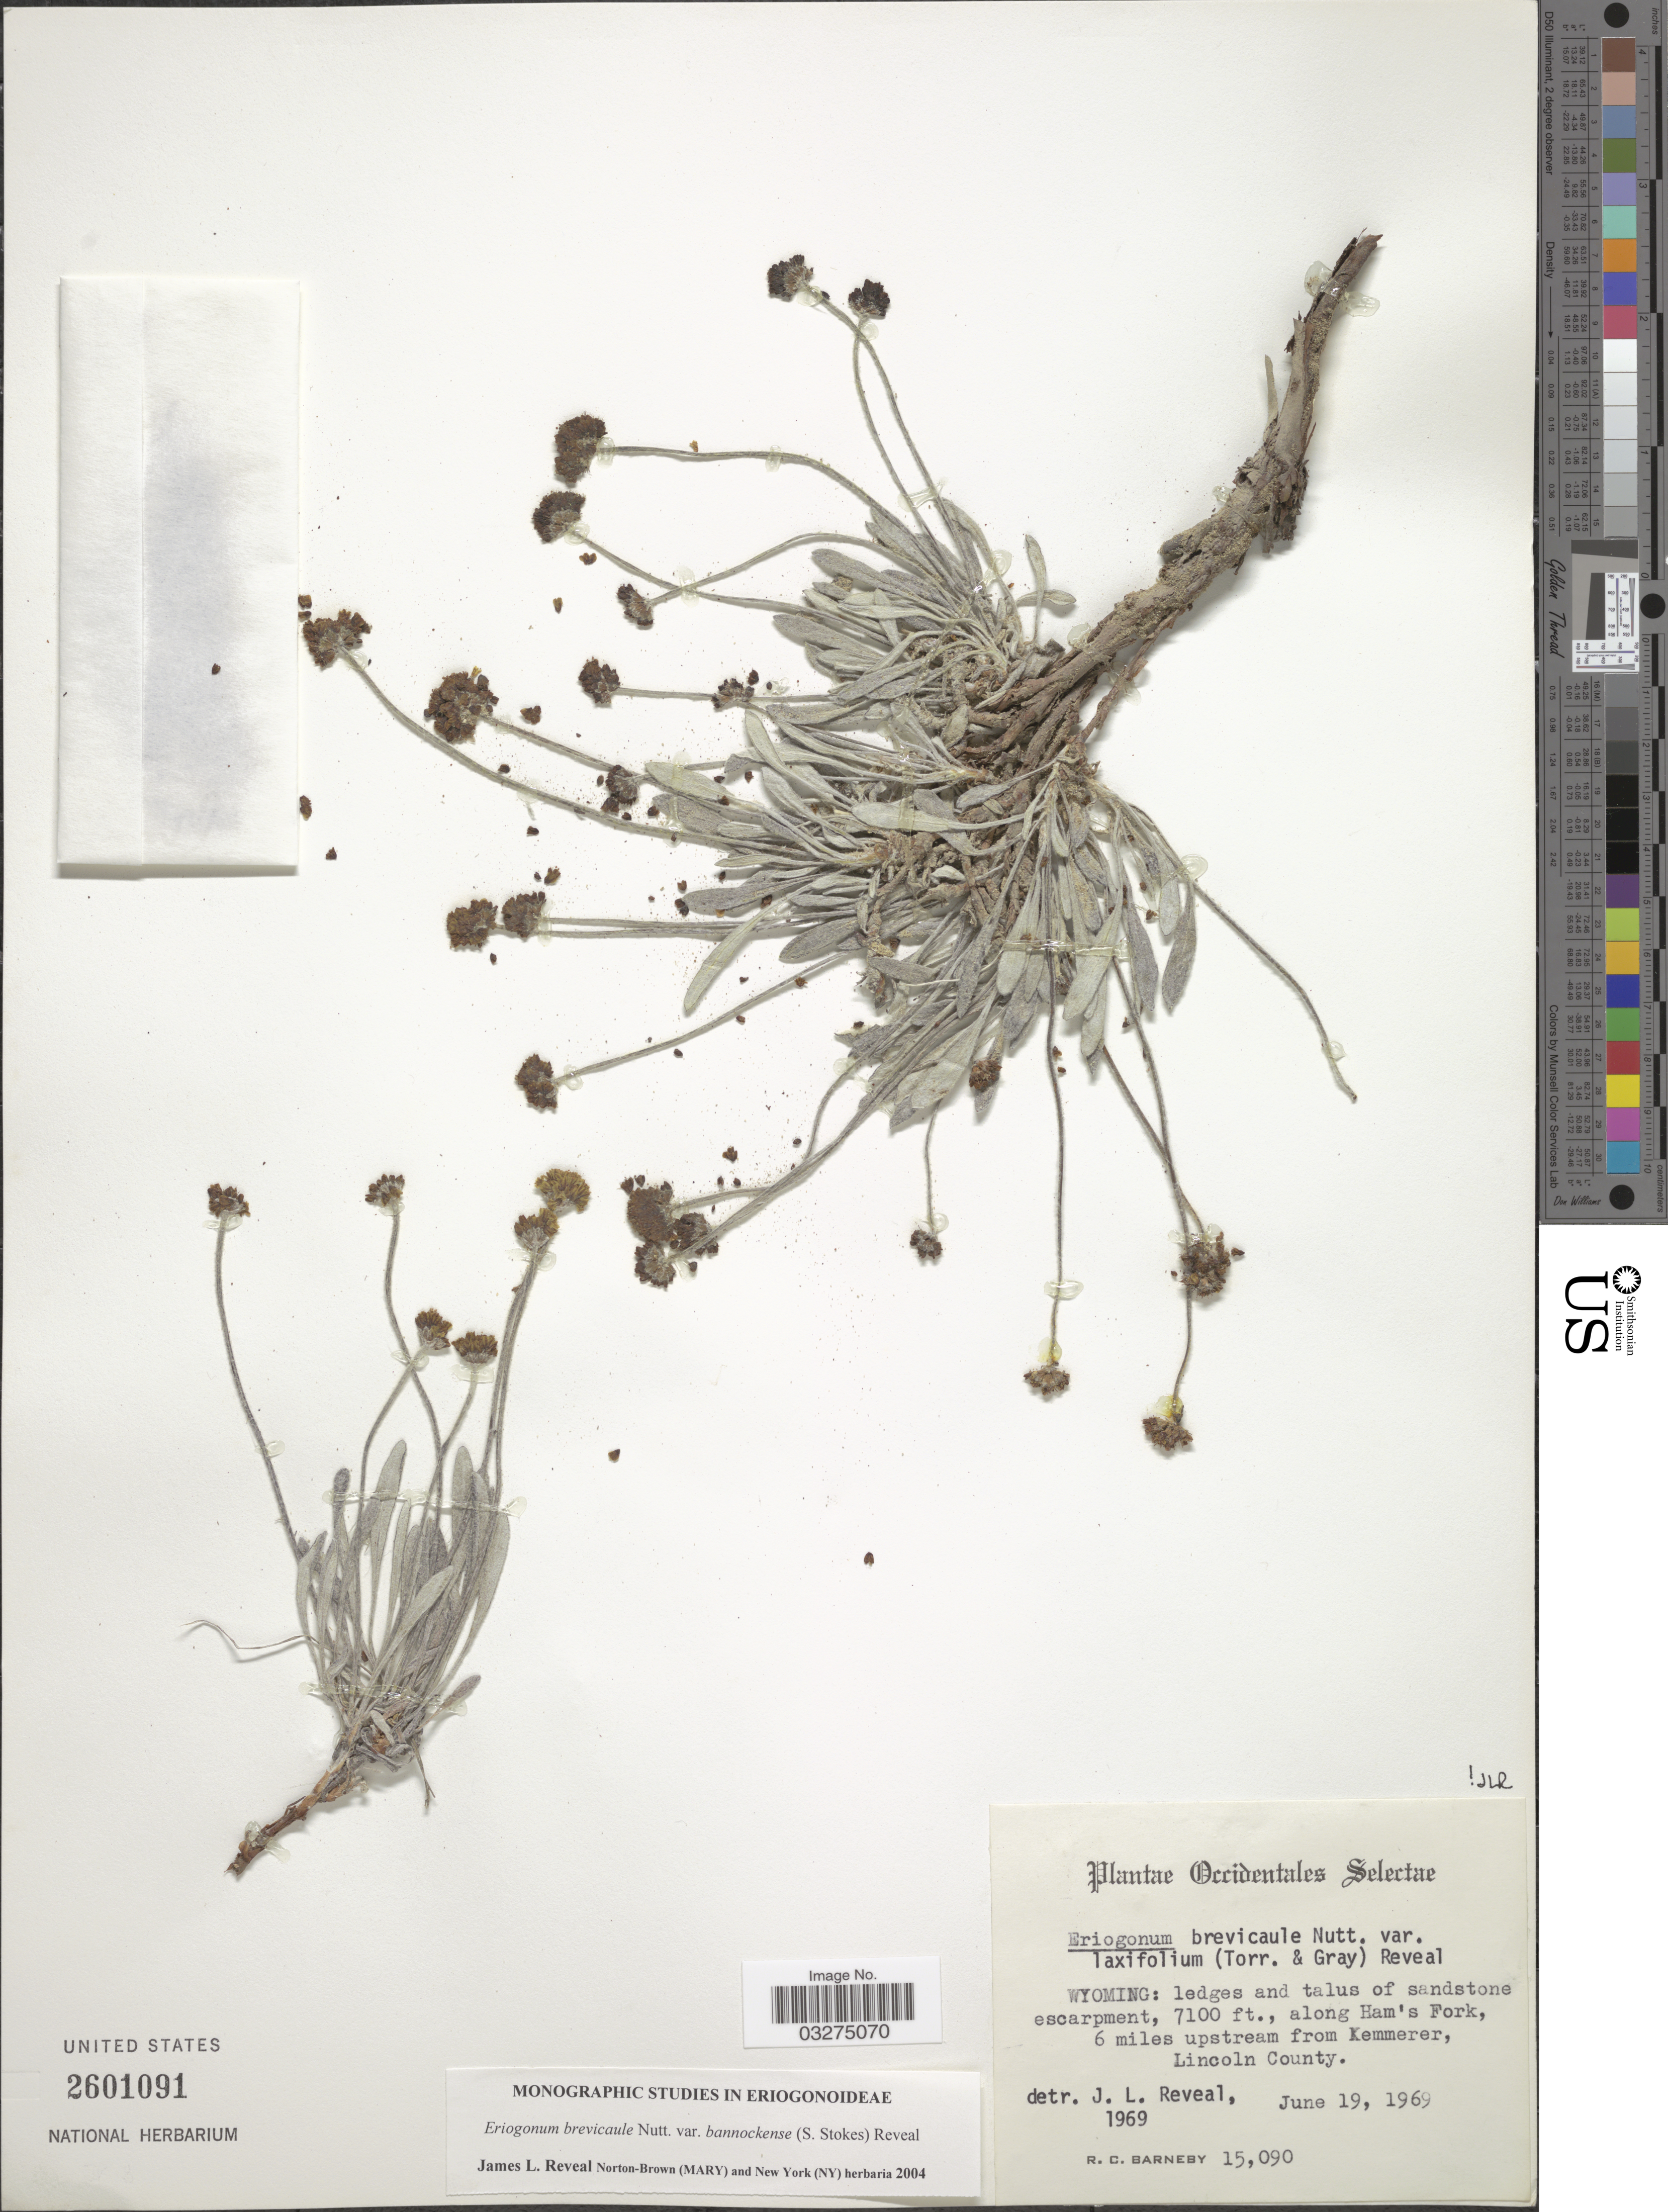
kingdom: Plantae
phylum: Tracheophyta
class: Magnoliopsida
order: Caryophyllales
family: Polygonaceae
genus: Eriogonum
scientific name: Eriogonum brevicaule var. laxifolium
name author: (Torr. & A. Gray) Reveal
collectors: R. C. Barneby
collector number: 15090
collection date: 1969-06-19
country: United States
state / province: Wyoming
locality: Occidentales. Along Ham's Fork, 6 miles upstream from Kemmerer, Lincoln County.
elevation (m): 2164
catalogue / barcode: US 2601091